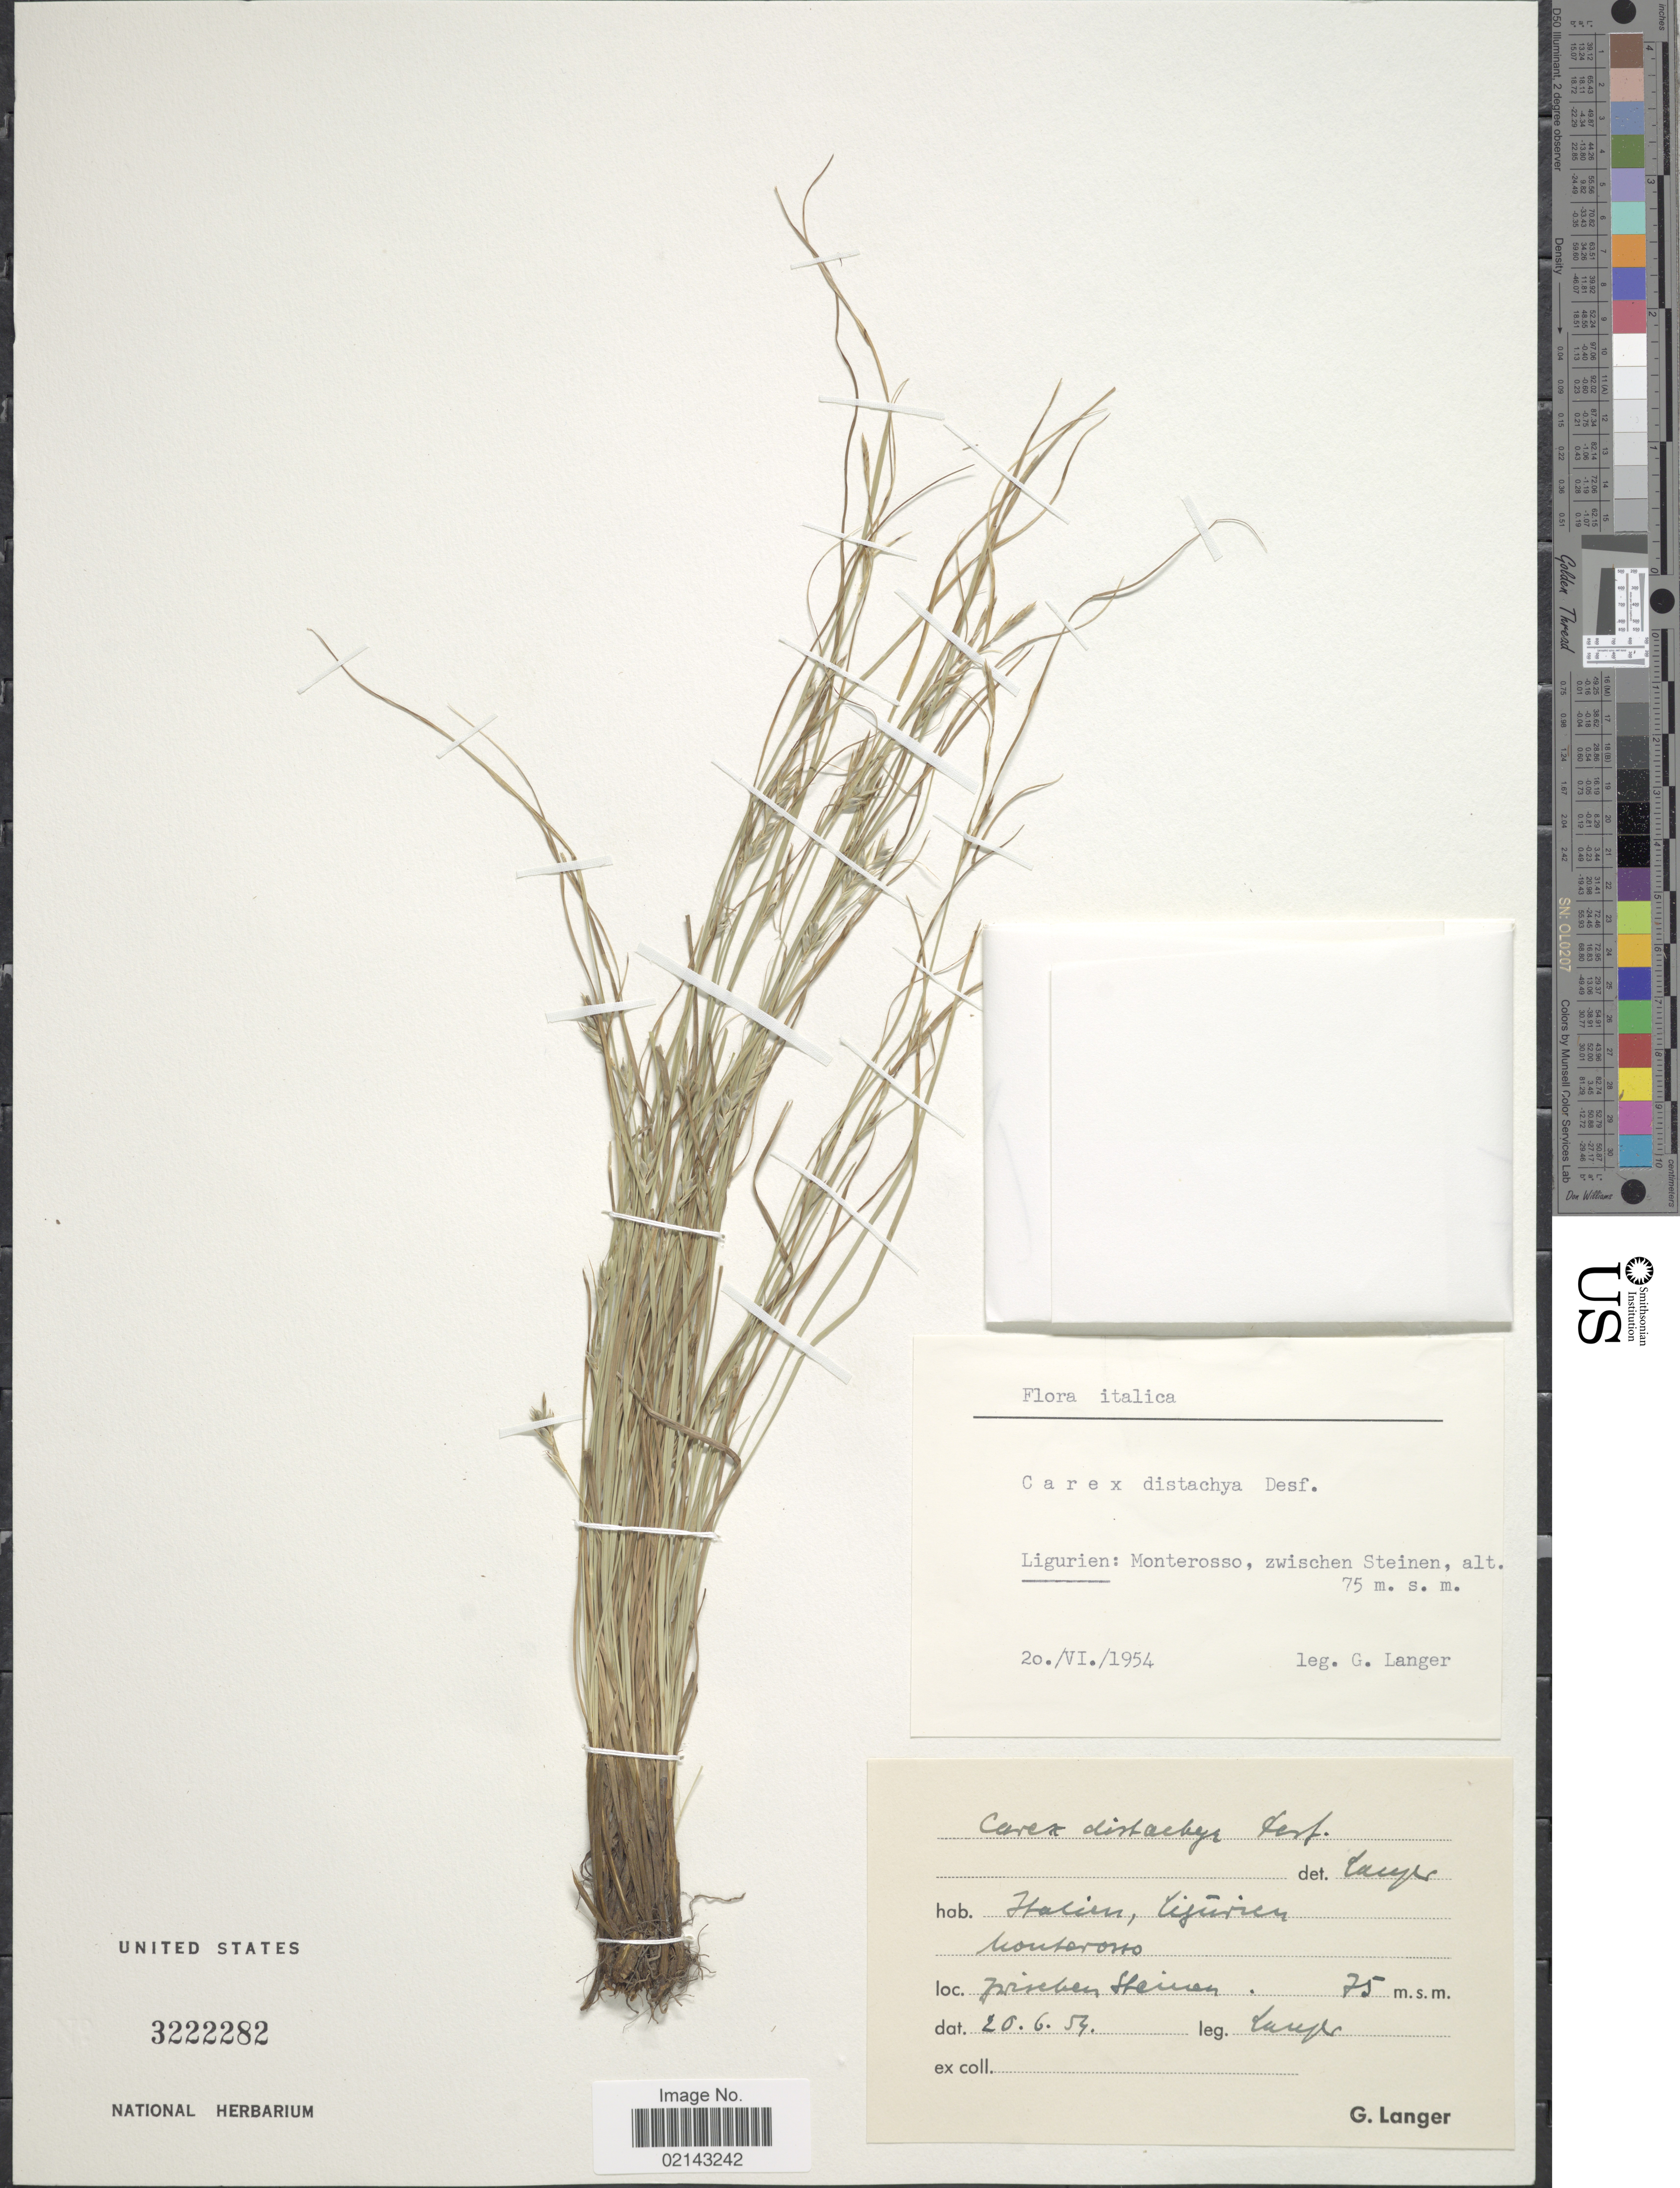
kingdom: Plantae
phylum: Tracheophyta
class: Liliopsida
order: Poales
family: Cyperaceae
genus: Carex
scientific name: Carex distachya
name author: Desf.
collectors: G. Langer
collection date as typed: Transcribed d/m/y: 20/6/54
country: Italy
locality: Ligürien, Monterosso, Zwischen Steinen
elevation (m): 75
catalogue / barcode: US 3222282